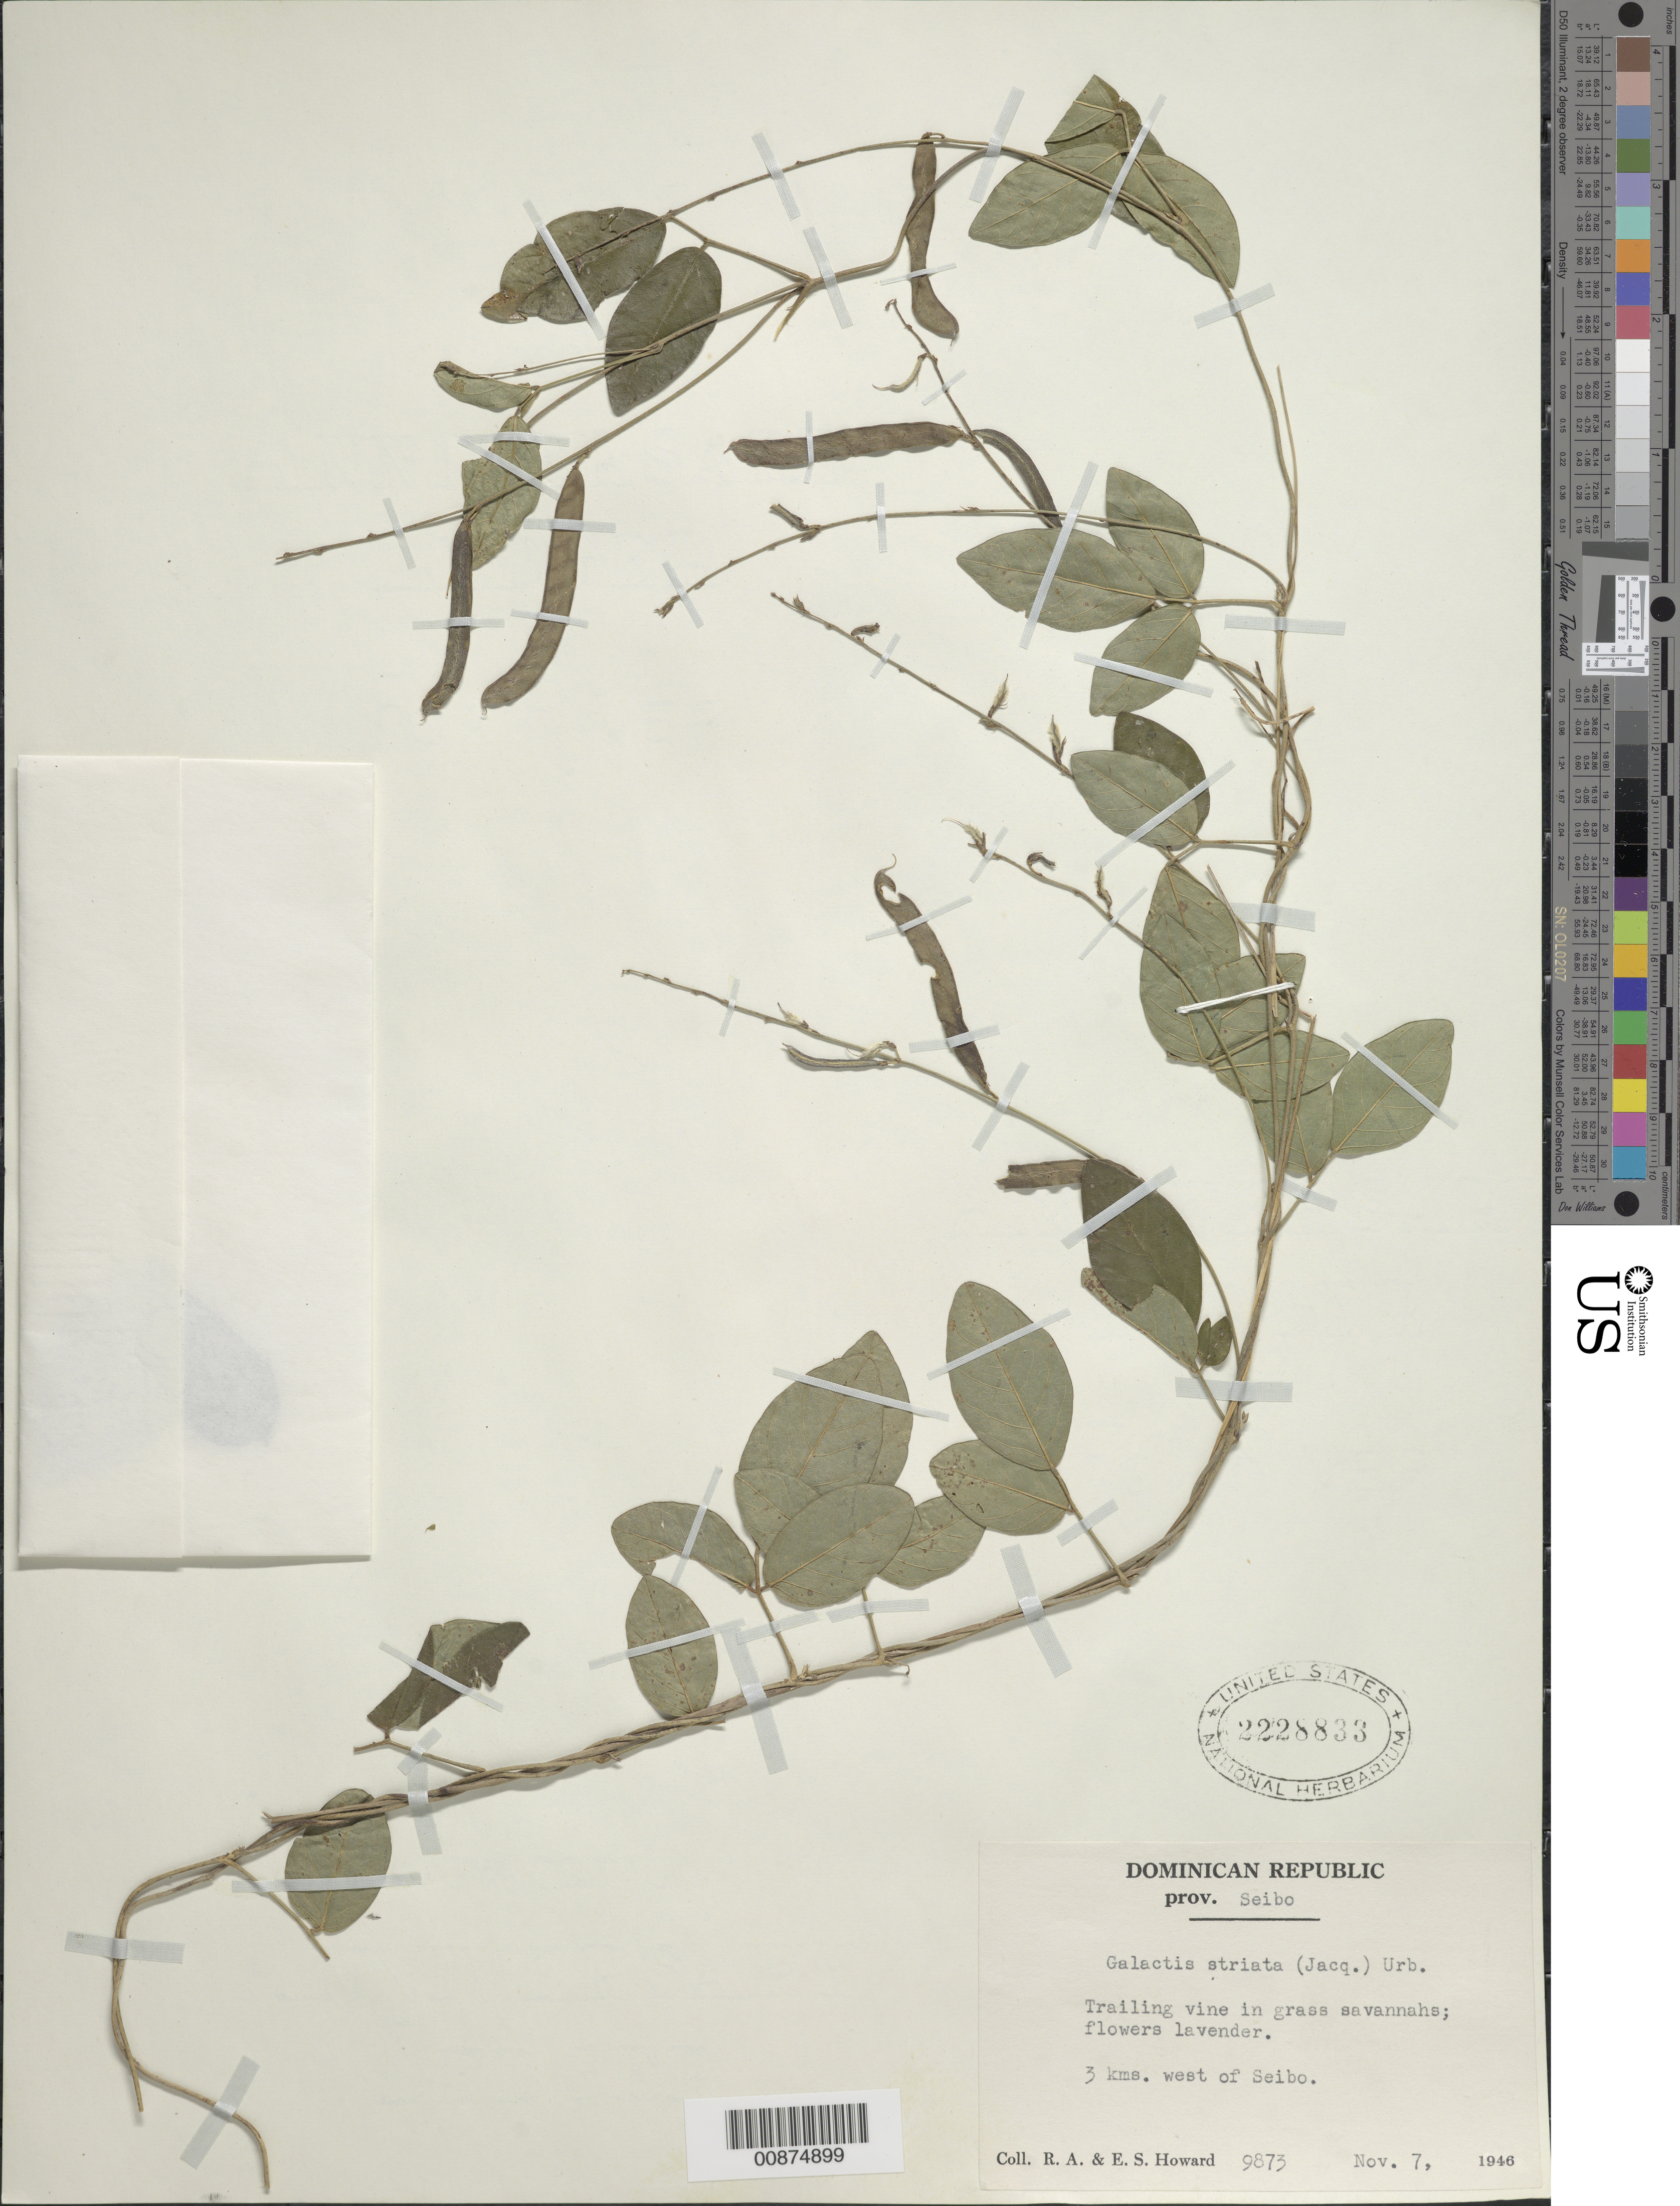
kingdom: Plantae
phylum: Tracheophyta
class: Magnoliopsida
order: Fabales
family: Fabaceae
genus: Galactia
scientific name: Galactia striata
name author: (Jacq.) Urb.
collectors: R. A. Howard & E. S. Howard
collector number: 9873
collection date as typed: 07 Nov 1946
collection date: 1946-11-07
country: Dominican Republic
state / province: El Seibo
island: Hispaniola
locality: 3 kms. West of Seibo.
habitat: Trailing vine in grass savannahs.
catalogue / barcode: US 2228833